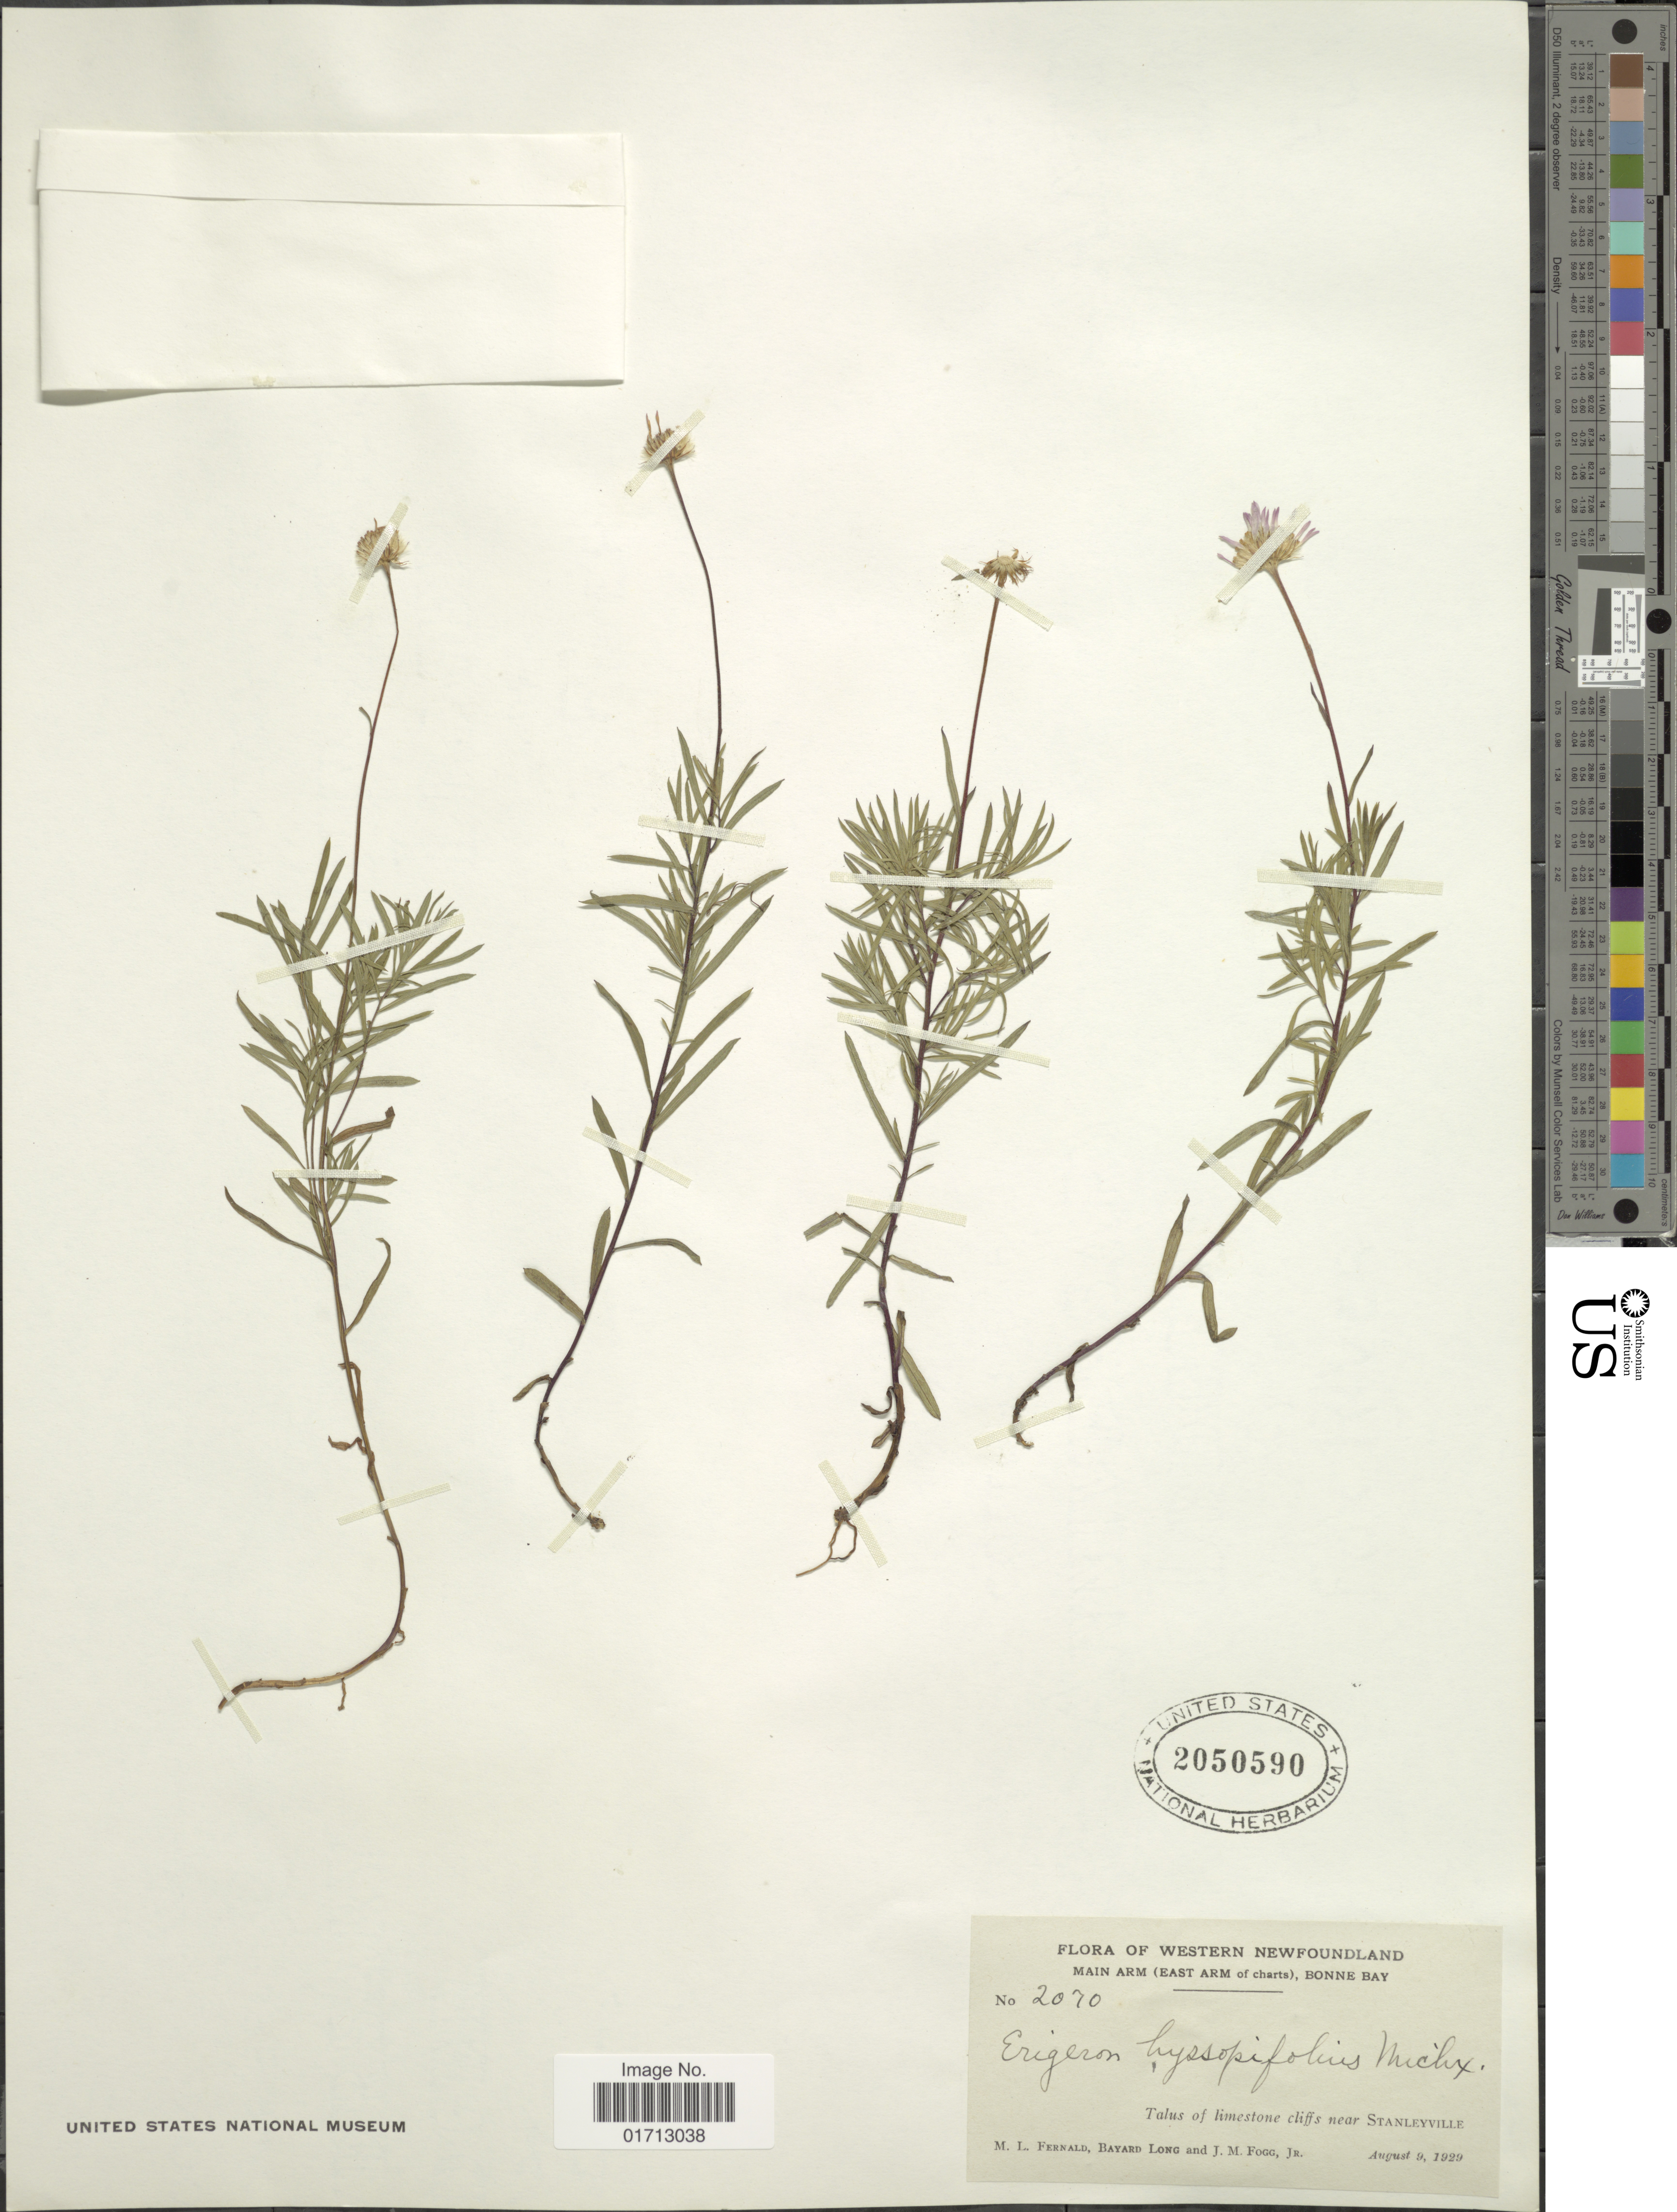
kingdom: Plantae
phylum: Tracheophyta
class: Magnoliopsida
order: Asterales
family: Asteraceae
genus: Erigeron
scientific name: Erigeron hyssopifolius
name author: Michx.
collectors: M. L. Fernald, B. Long & J. Fogg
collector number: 2070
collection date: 1929-08-09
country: Canada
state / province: Newfoundland and Labrador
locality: Western Newfoundland, Main Arm (East Arm of charts), Bonne Bay, near Stanleyville.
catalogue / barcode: US 2050590